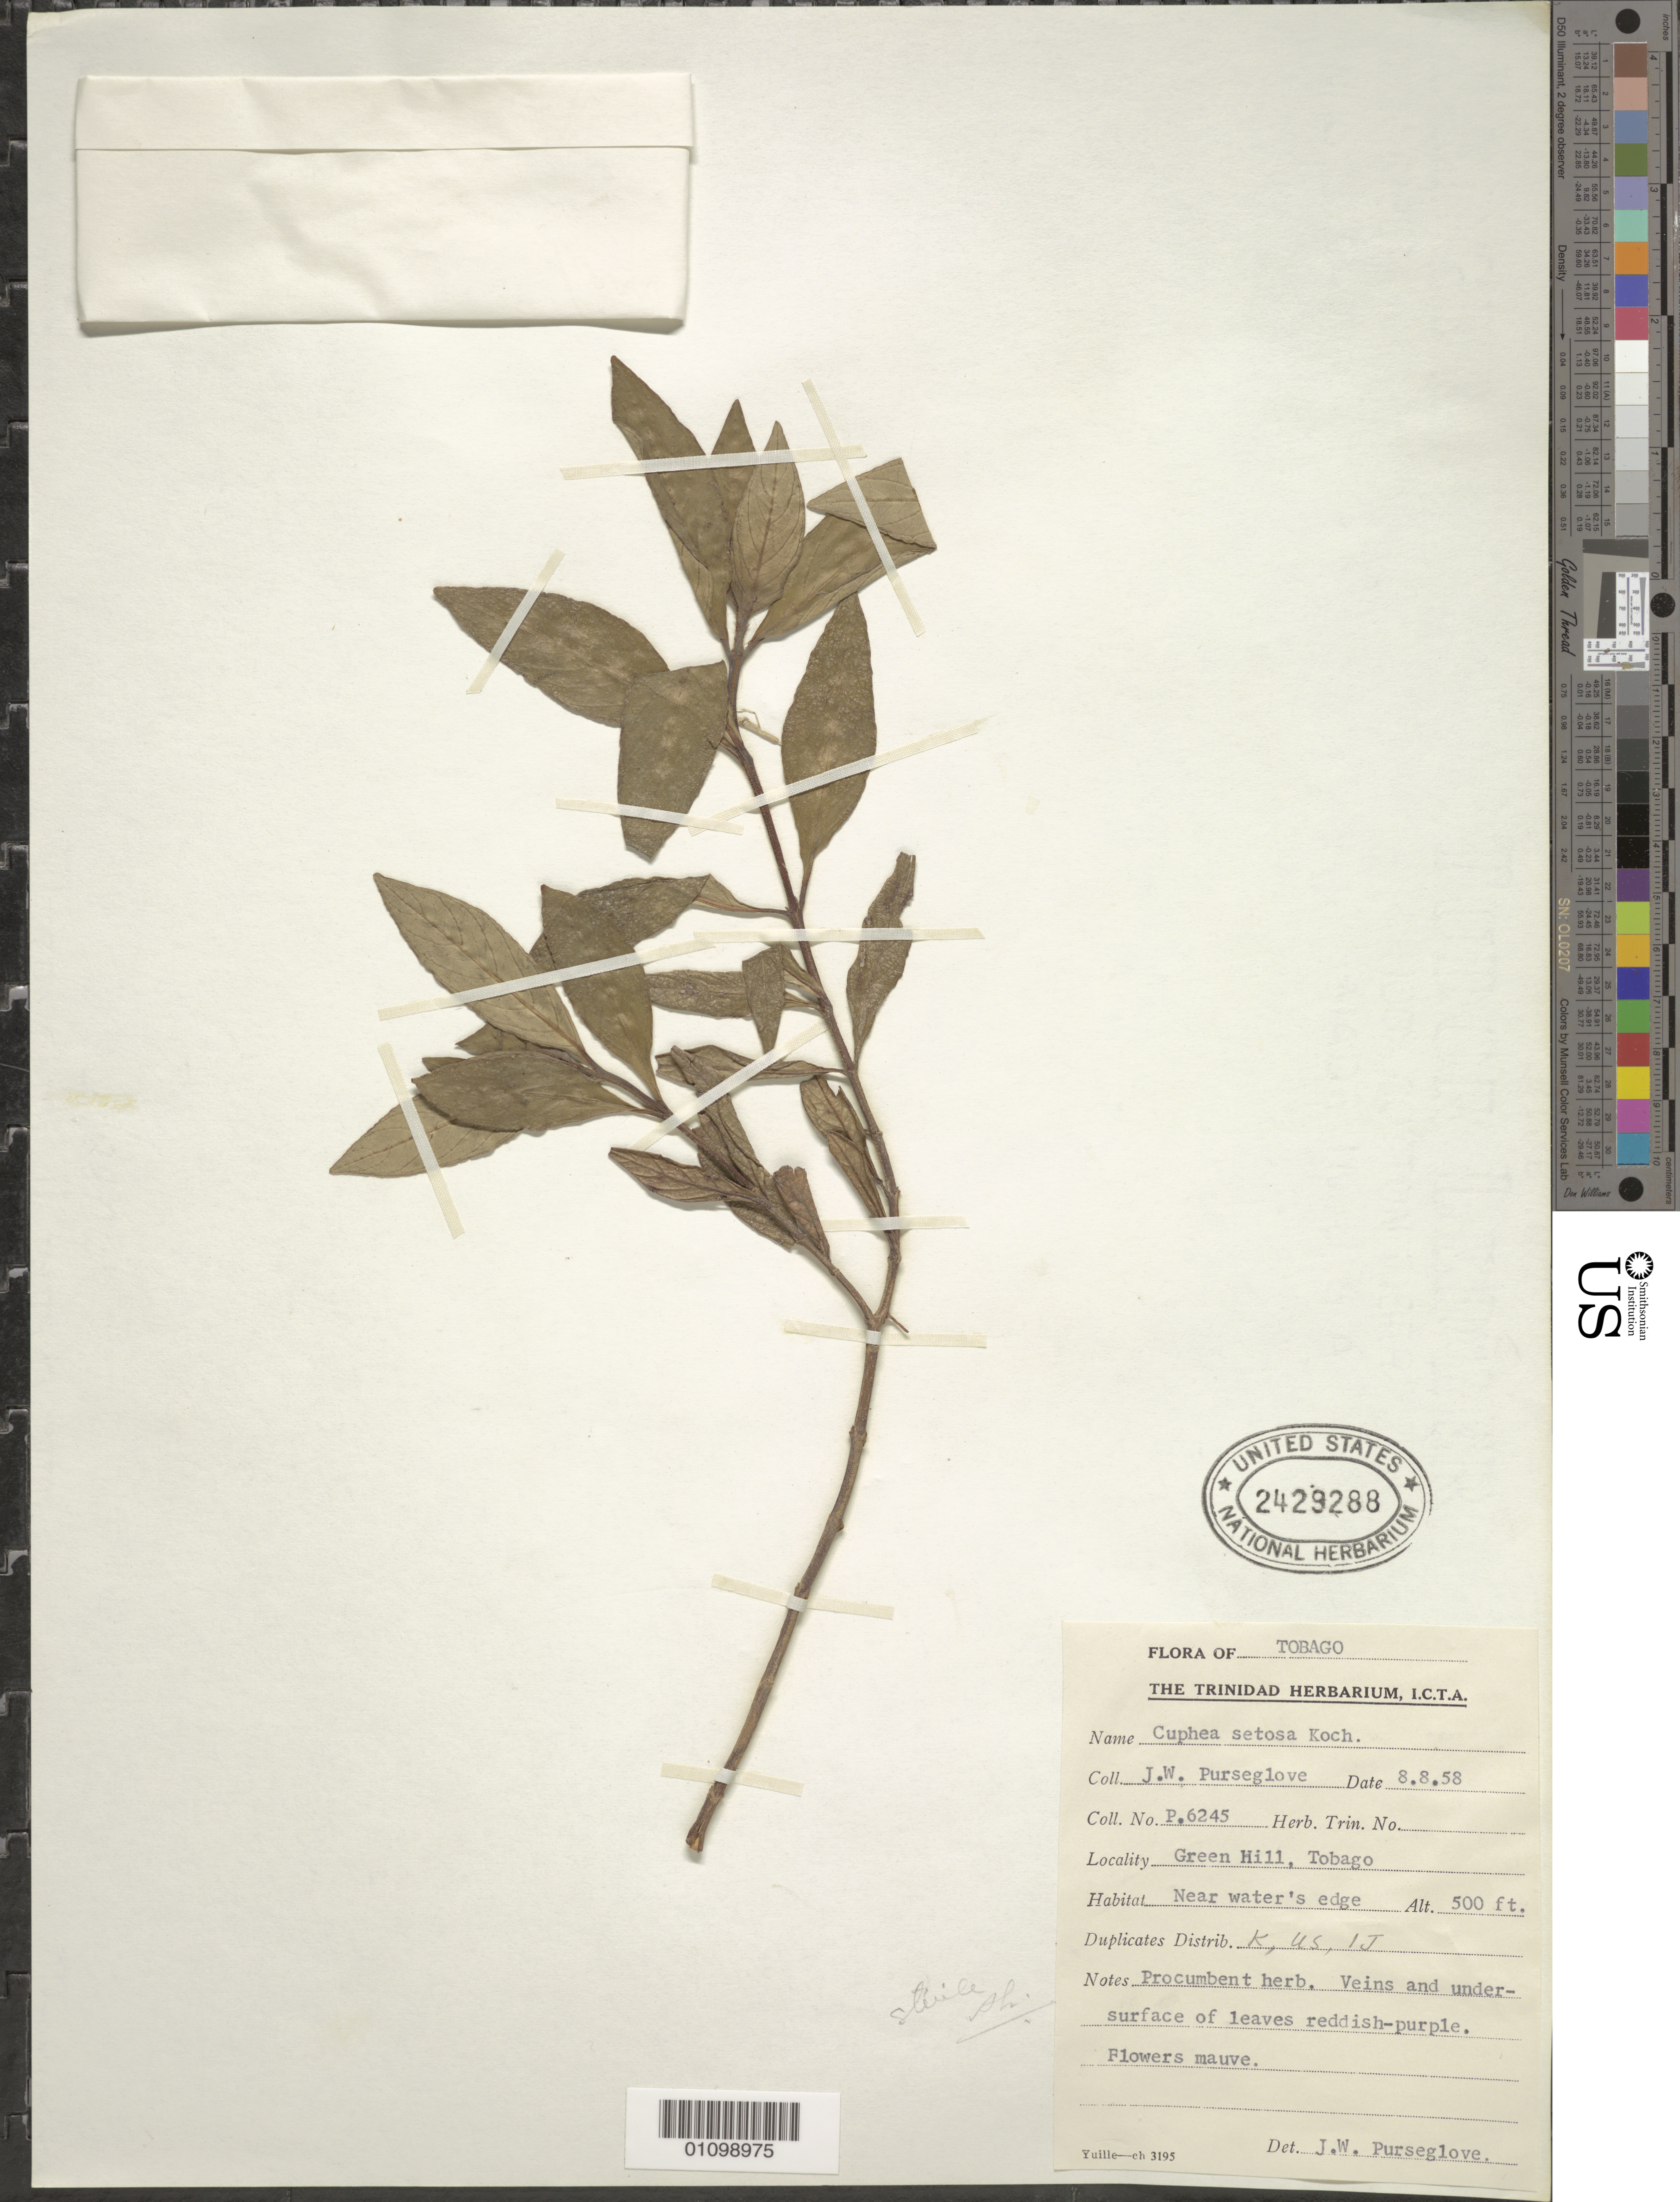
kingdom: Plantae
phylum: Tracheophyta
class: Magnoliopsida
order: Myrtales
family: Lythraceae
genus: Cuphea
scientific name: Cuphea setosa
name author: Koehne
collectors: J. Purseglove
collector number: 6245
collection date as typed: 08 Aug 1958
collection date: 1958-08-08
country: Trinidad and Tobago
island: Tobago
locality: Green Hill. Near water's edge.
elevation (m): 152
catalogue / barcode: US 2429288